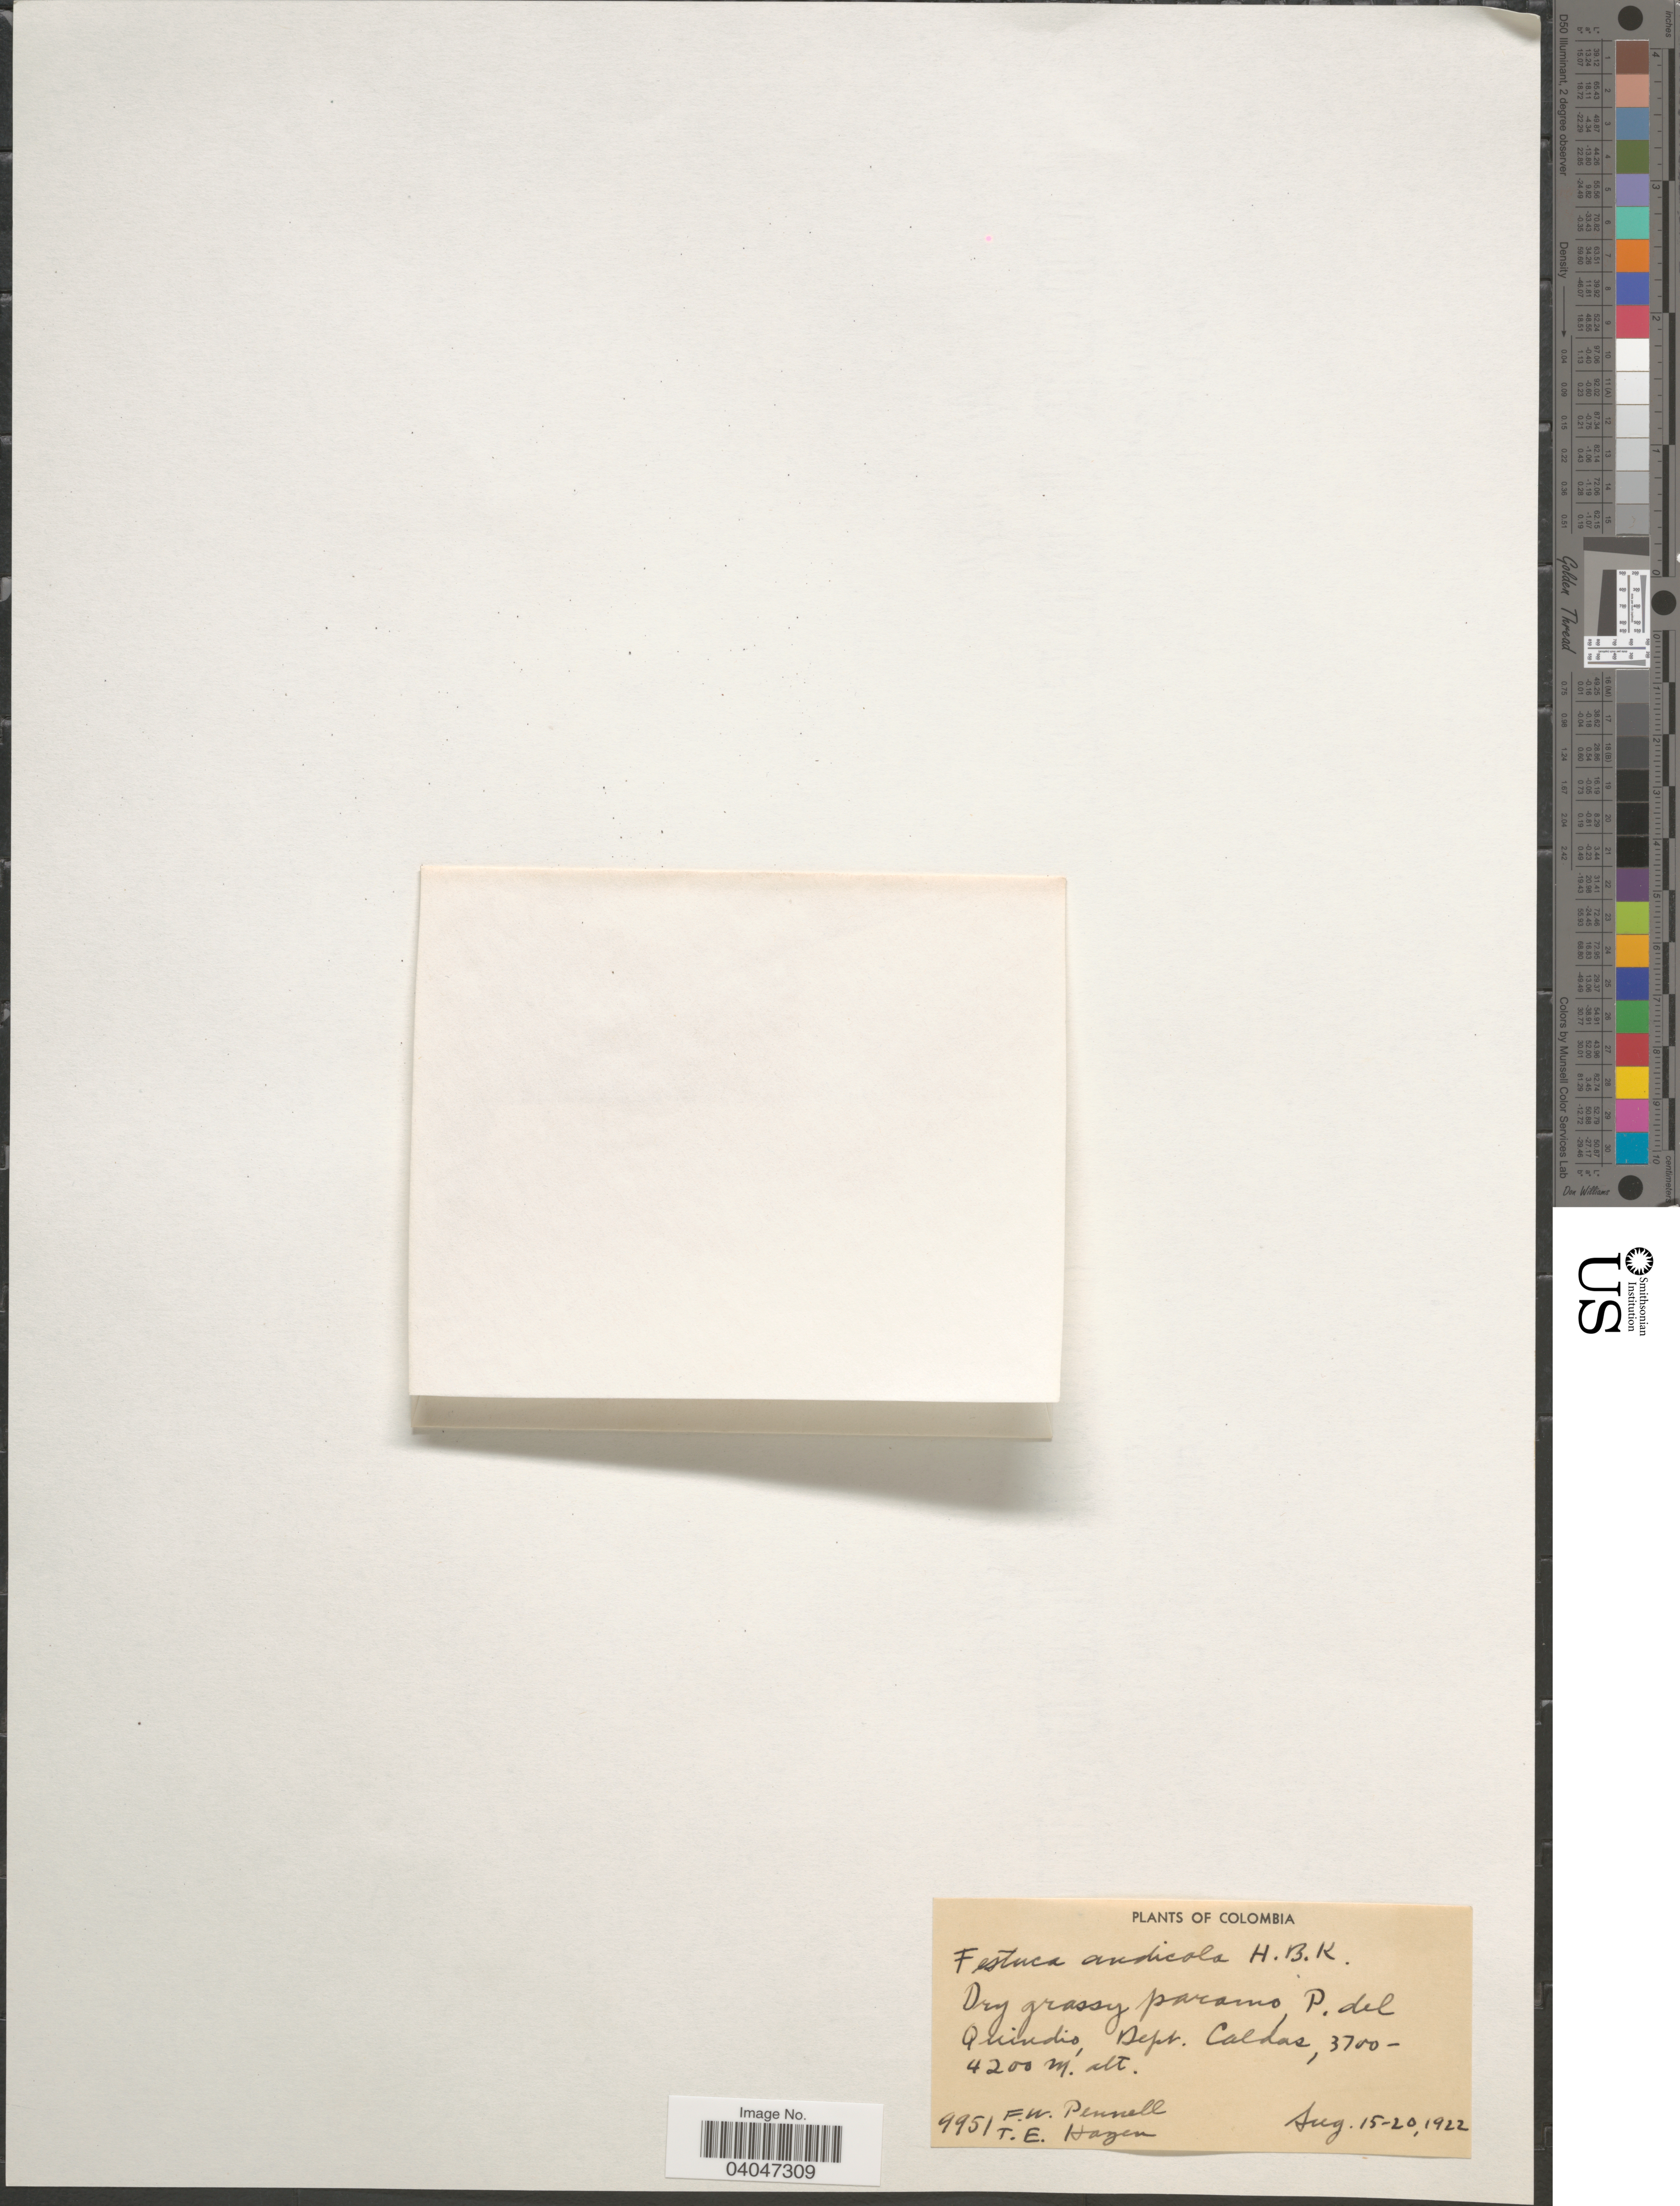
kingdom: Plantae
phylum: Tracheophyta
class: Liliopsida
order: Poales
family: Poaceae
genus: Festuca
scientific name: Festuca andicola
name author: Kunth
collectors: F. W. Pennell & T. E. Hazen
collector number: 9951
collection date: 1922-08-15/1922-08-20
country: Colombia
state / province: Caldas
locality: Dry grassy paramo, P. del Quindio, Dept. Caldas.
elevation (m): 3700